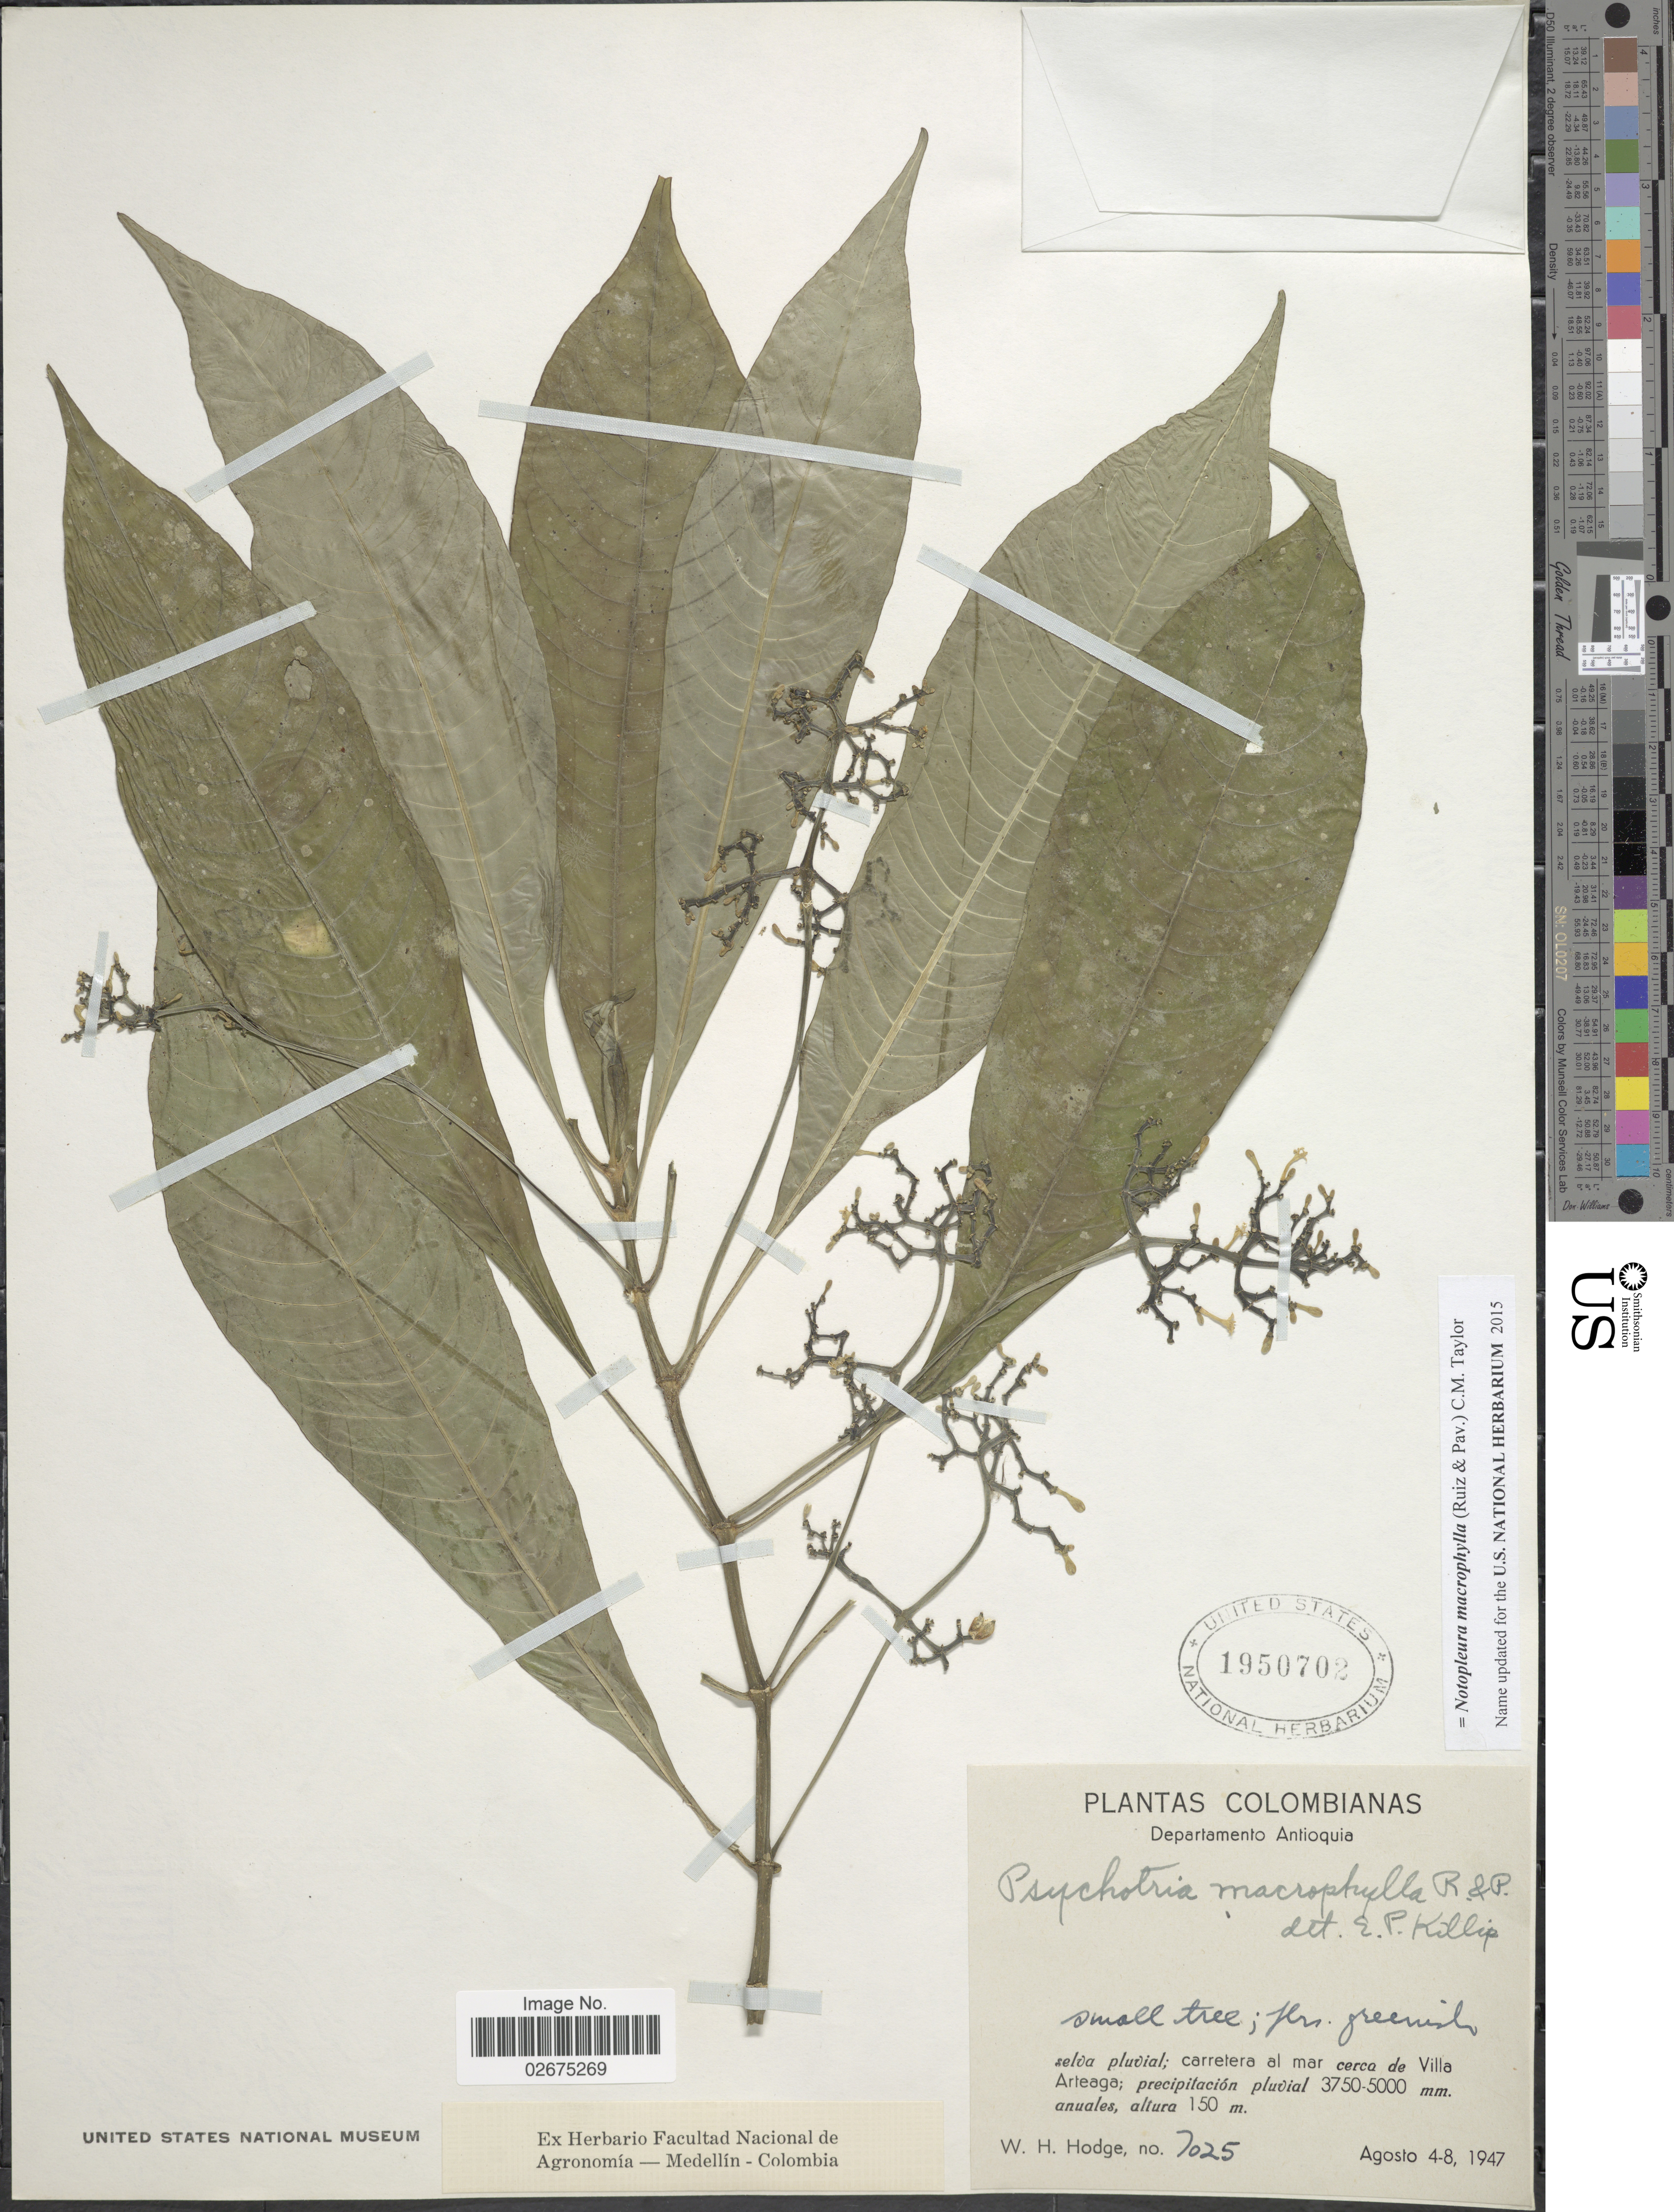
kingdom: Plantae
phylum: Tracheophyta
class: Magnoliopsida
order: Gentianales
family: Rubiaceae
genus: Notopleura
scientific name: Notopleura macrophylla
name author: (Ruiz & Pav.) C.M. Taylor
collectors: W. Hodge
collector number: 7025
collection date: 1947-08-04/1947-08-08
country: Colombia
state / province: Antioquia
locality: Departamento Antioquia, Selva pluvial; carretera al mar cerca de Villa Arteaga; precipitación pluvial 3750-5000 mm. anuales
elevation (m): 150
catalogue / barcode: US 1950702